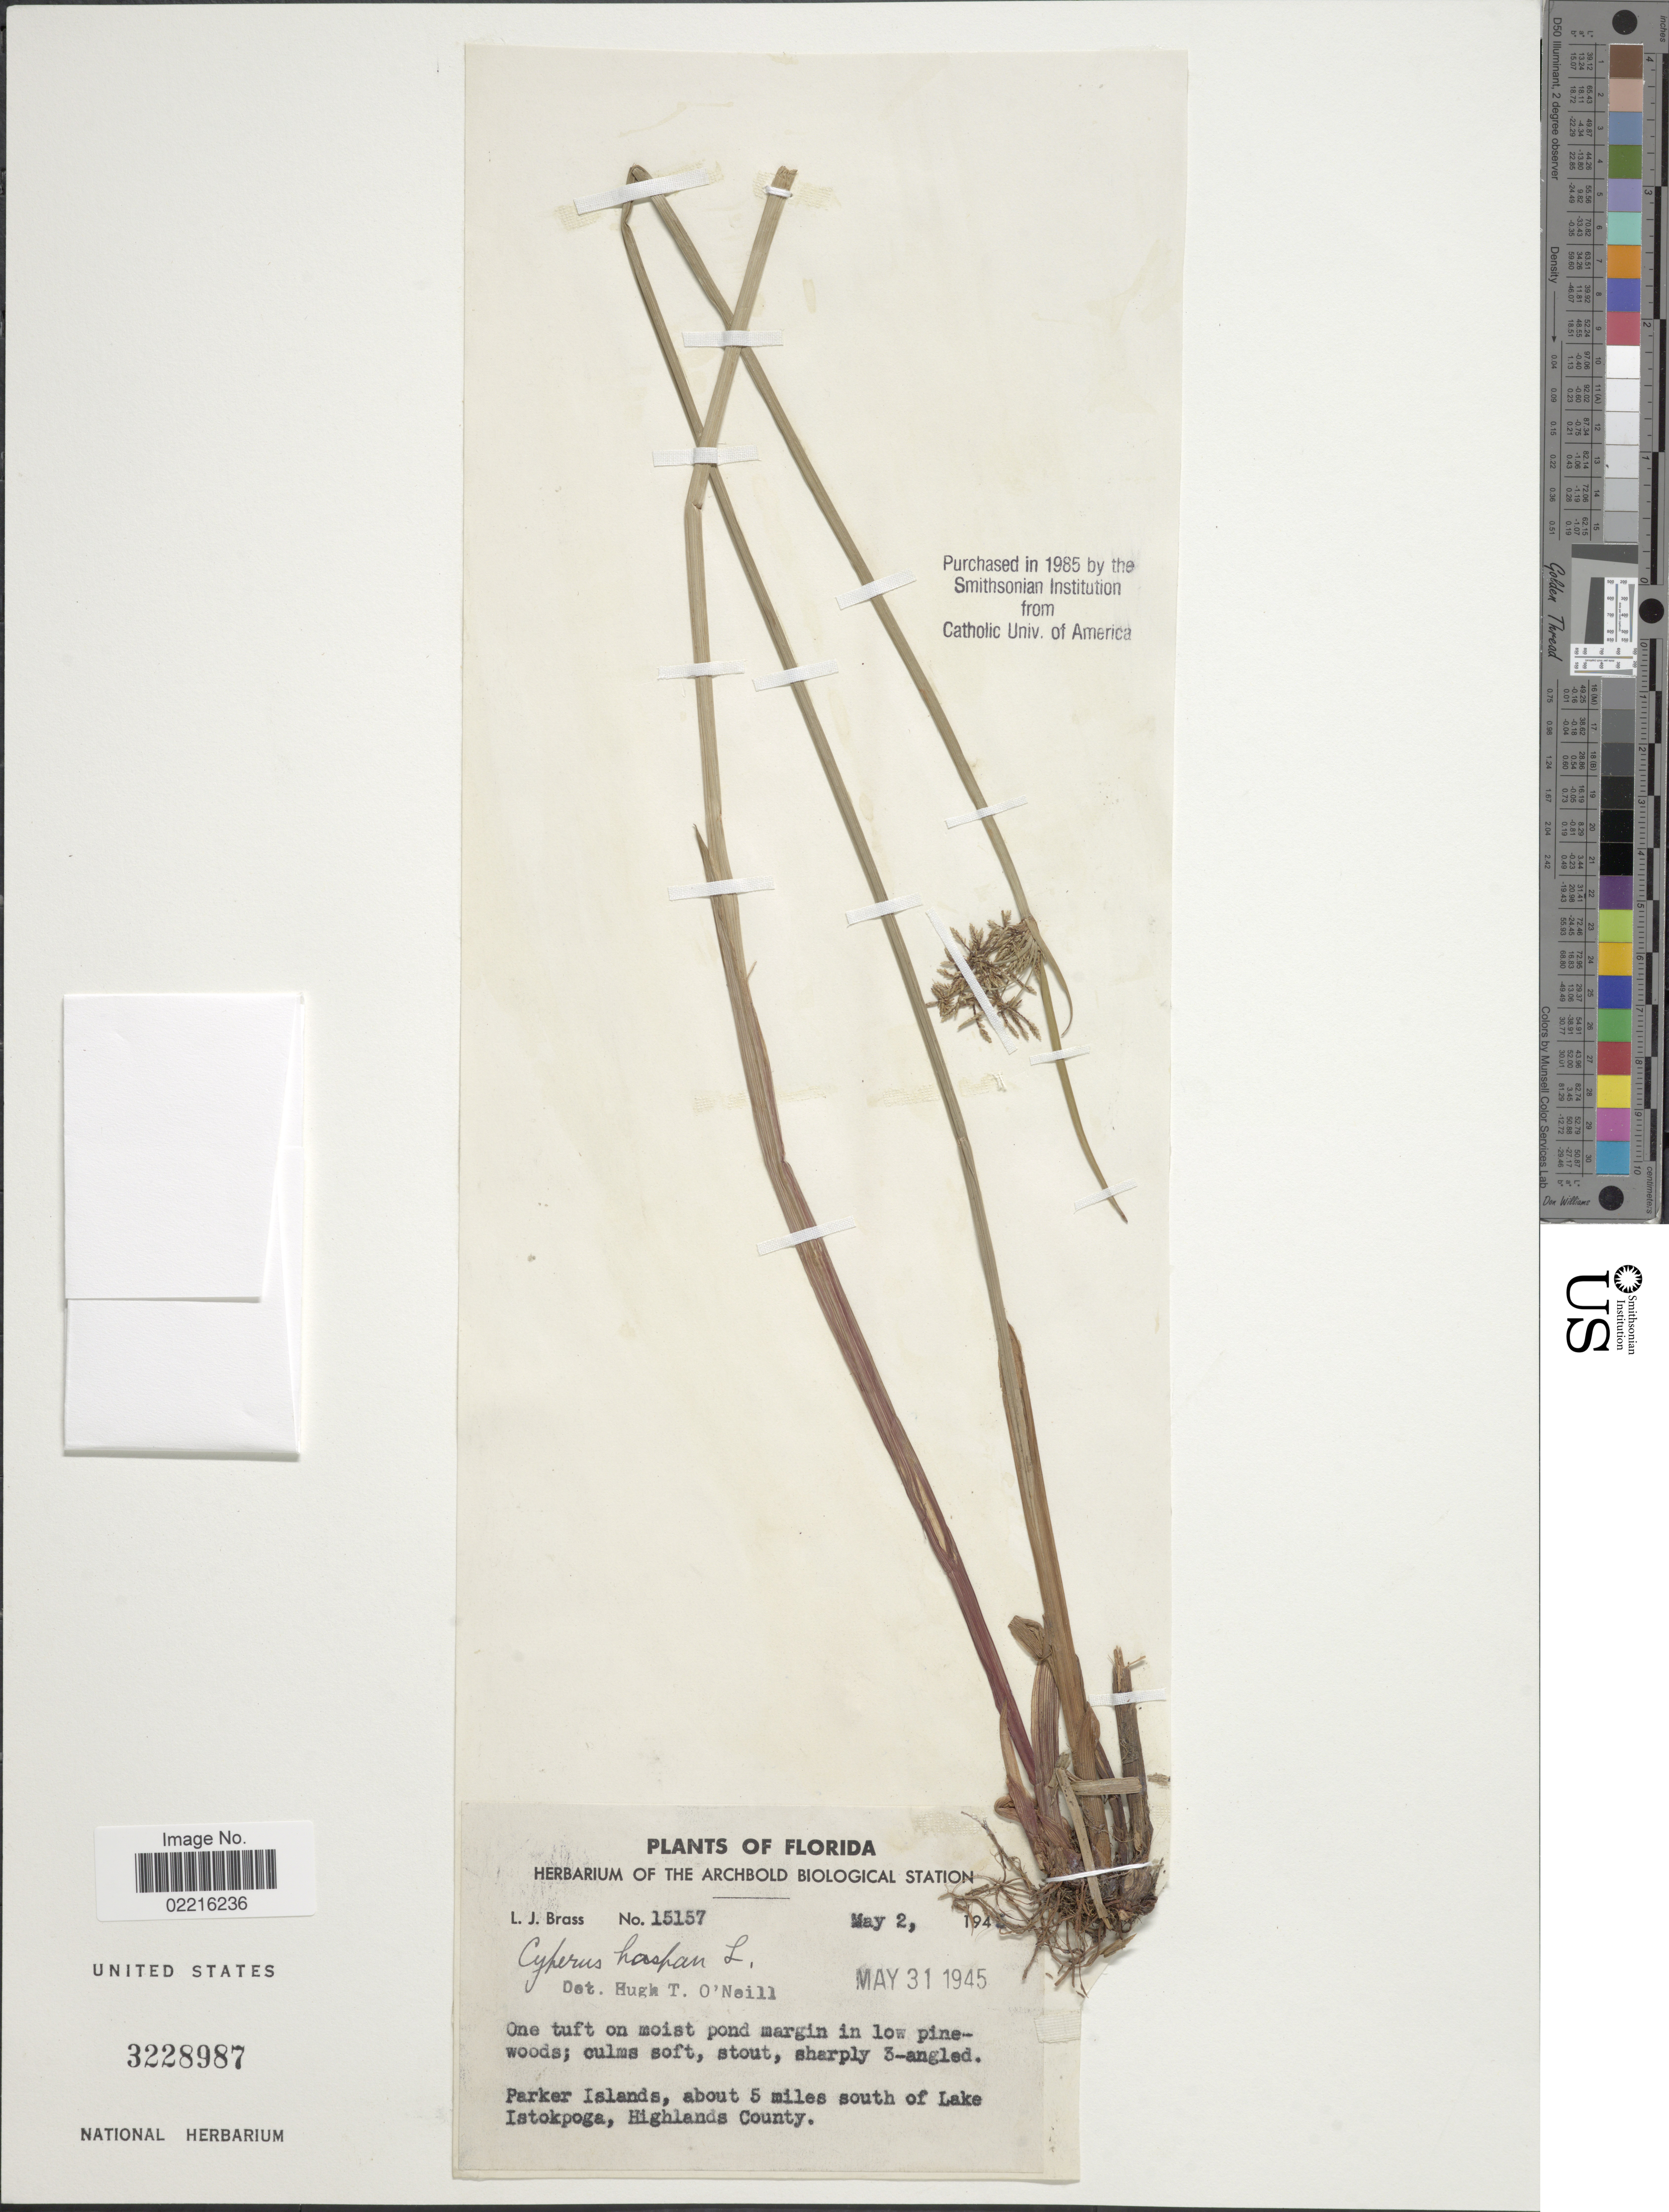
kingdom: Plantae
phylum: Tracheophyta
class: Liliopsida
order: Poales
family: Cyperaceae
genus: Cyperus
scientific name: Cyperus haspan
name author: L.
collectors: L. J. Brass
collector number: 15157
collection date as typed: Transcribed d/m/y: 2/5/194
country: United States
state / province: Florida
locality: Parker Islands, about 5 miles south of Lake Istokpoga, Highlands County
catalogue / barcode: US 3228987